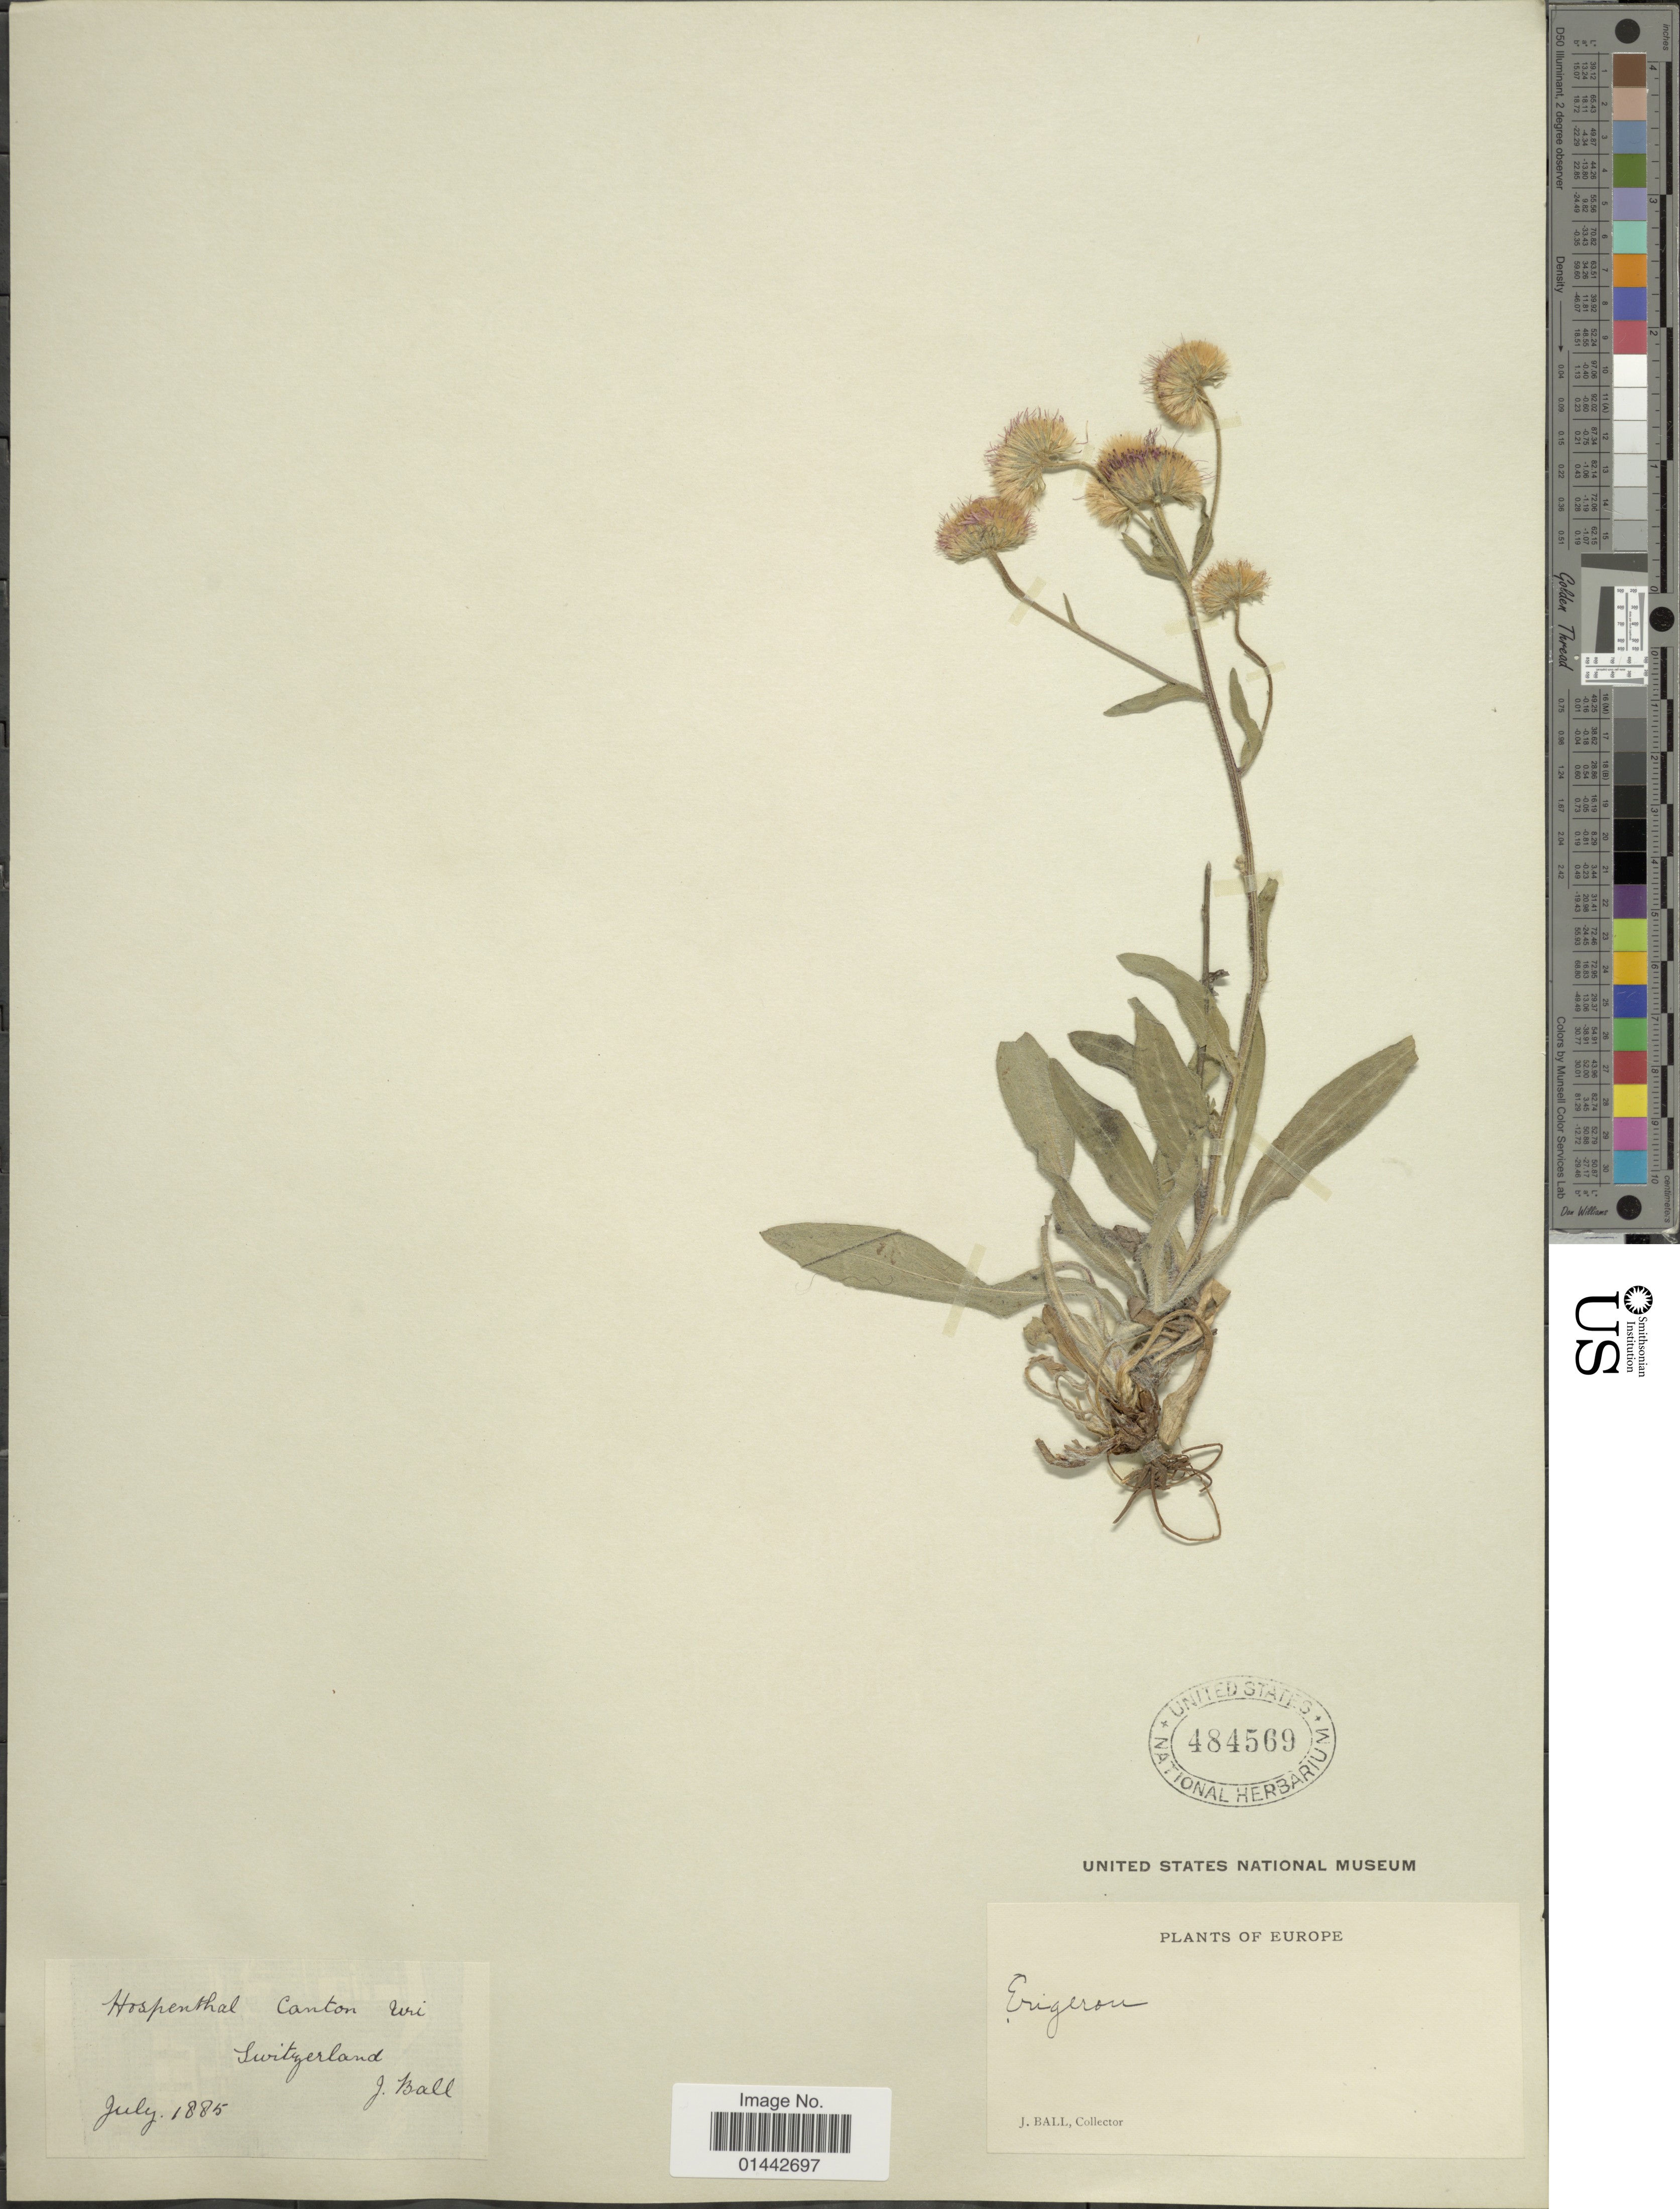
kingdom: Plantae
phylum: Tracheophyta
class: Magnoliopsida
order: Asterales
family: Asteraceae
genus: Erigeron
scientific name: Erigeron alpinus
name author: L.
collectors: J. Ball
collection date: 1885-07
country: Switzerland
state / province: Uri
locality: Hospental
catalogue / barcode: US 484569